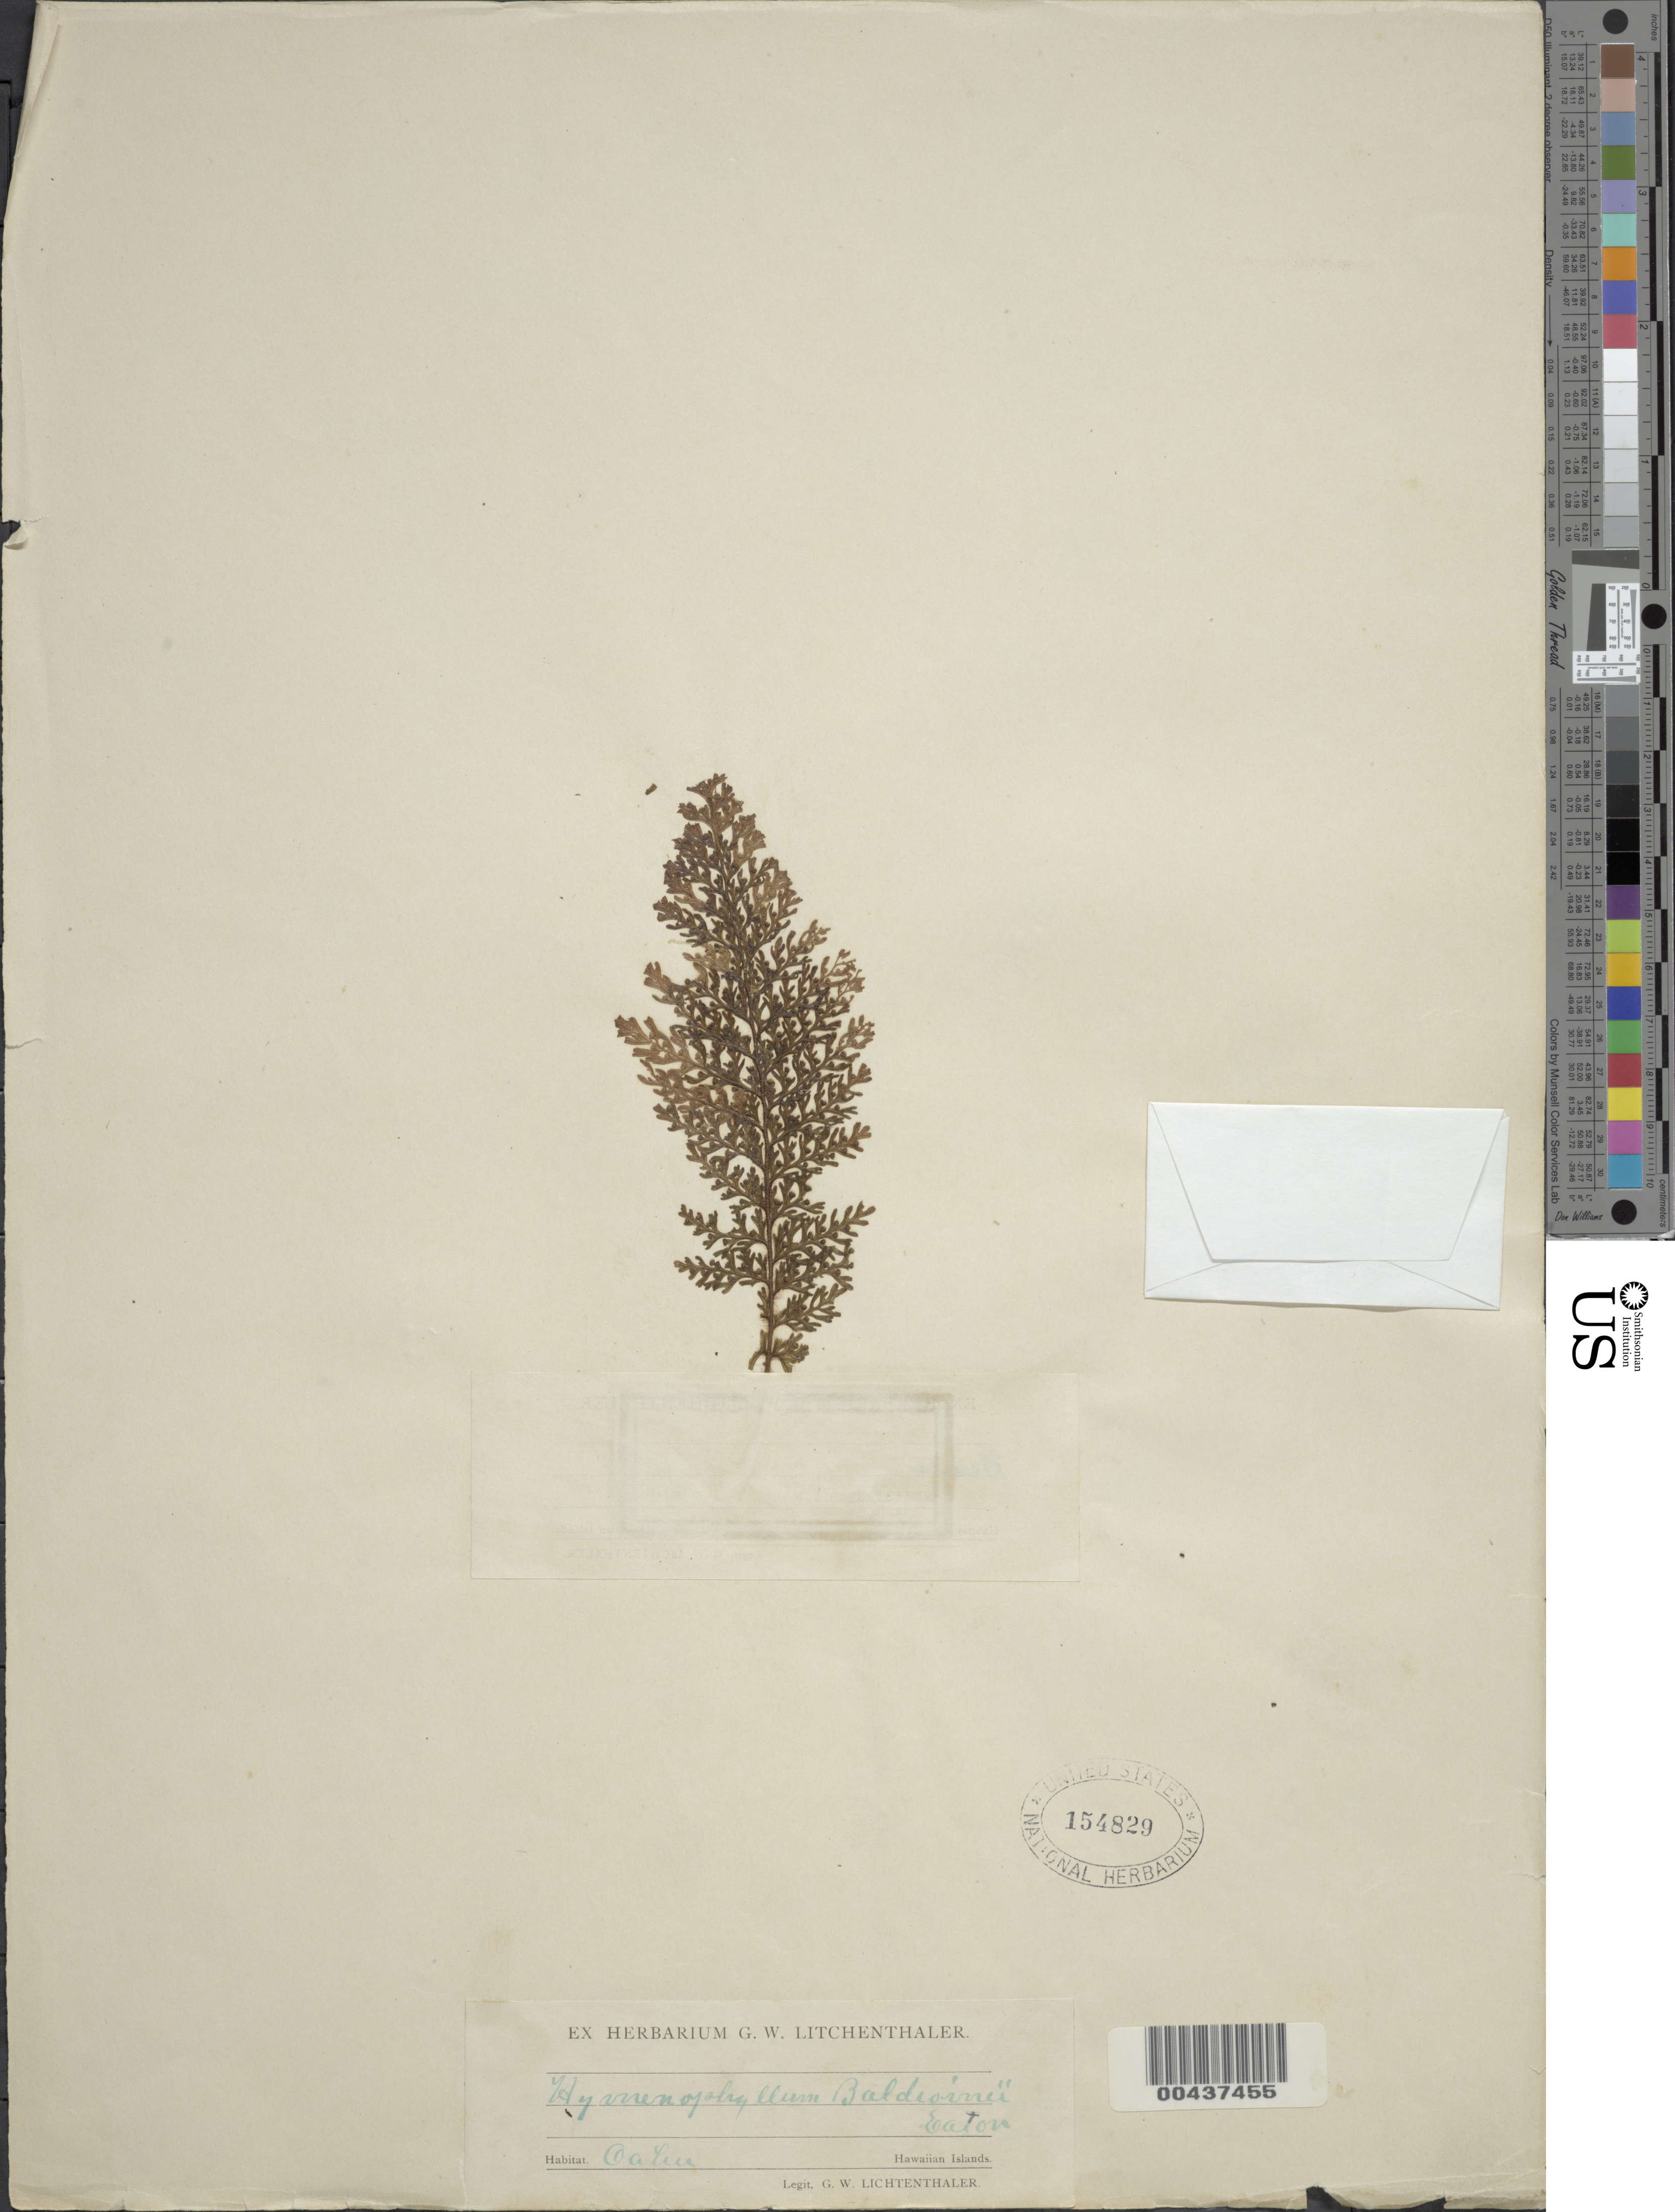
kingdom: Plantae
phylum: Tracheophyta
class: Polypodiopsida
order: Hymenophyllales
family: Hymenophyllaceae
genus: Callistopteris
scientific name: Callistopteris baldwinii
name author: (D.C. Eaton) Copel.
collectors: G. Lichtenthaler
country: United States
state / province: Hawaii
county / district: Honolulu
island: Oahu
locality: Oahu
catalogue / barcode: US 154829